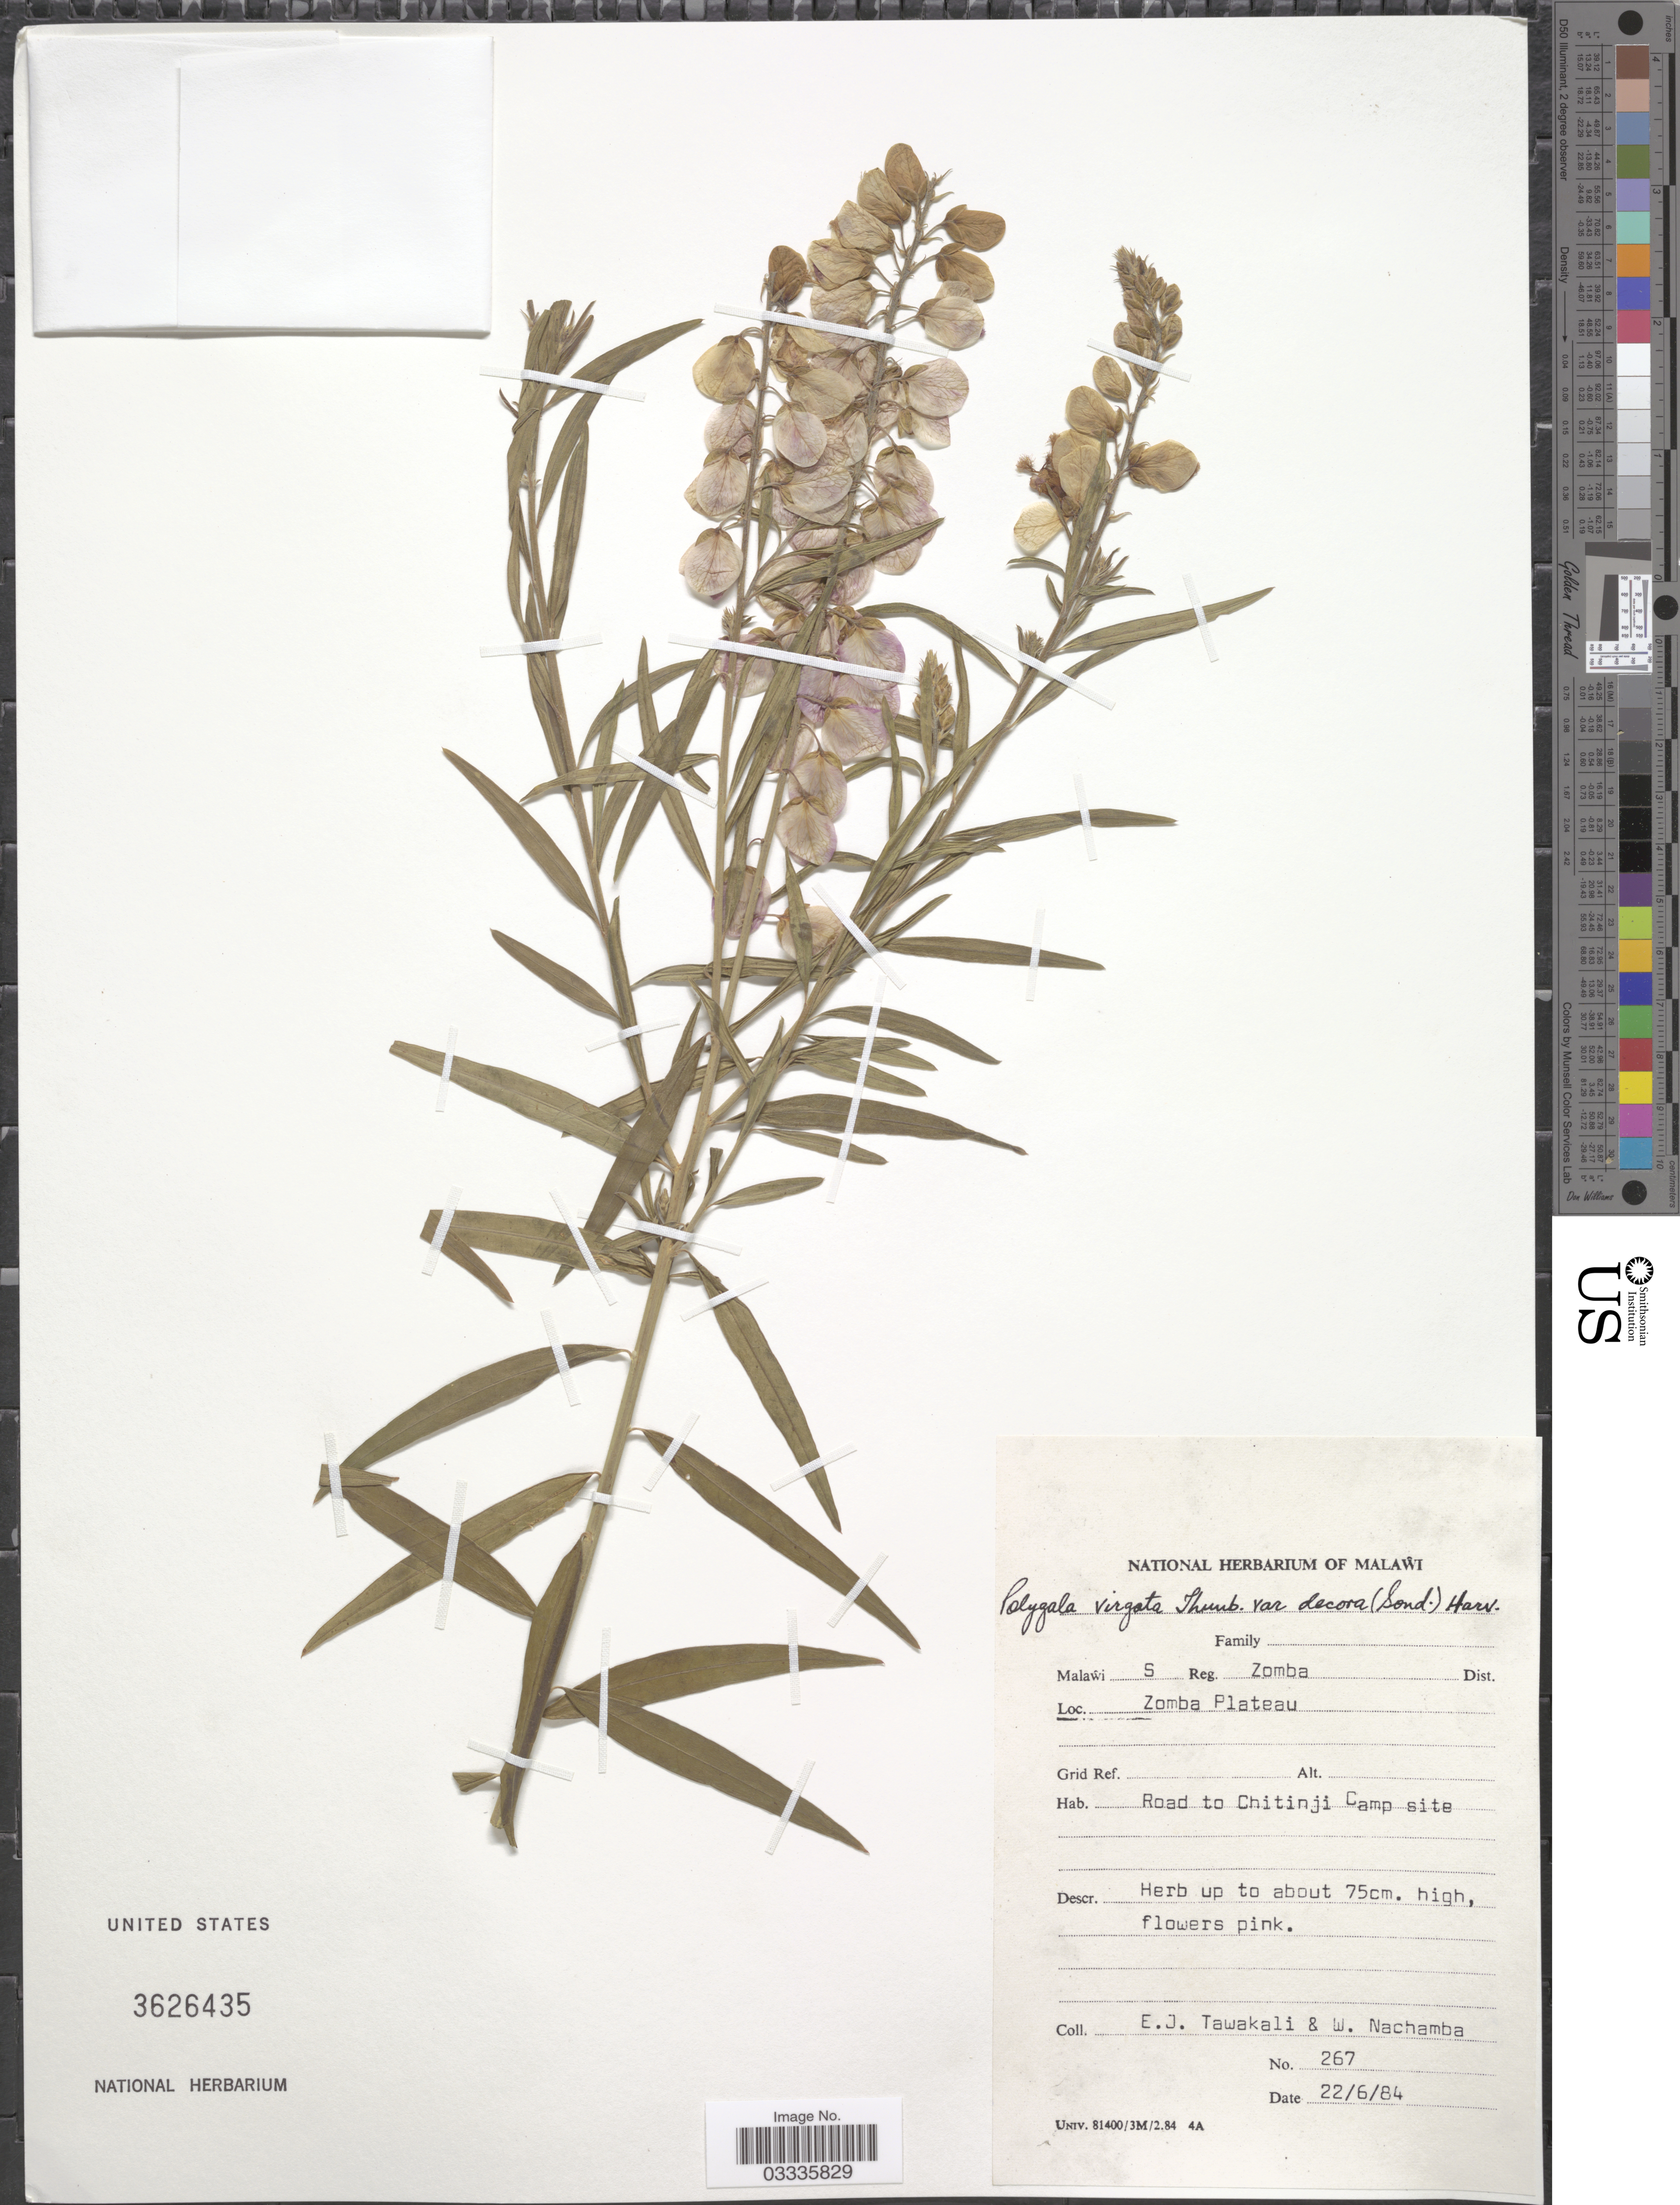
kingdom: Plantae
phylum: Tracheophyta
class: Magnoliopsida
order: Fabales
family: Polygalaceae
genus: Polygala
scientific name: Polygala virgata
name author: Thunb.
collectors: E. Tawakali & W. Nachamba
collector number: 267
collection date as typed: Transcribed d/m/y: 22/6/84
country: Malawi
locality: S Reg. Zomba Dist. Road to Chitinji Camp site.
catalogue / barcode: US 326435